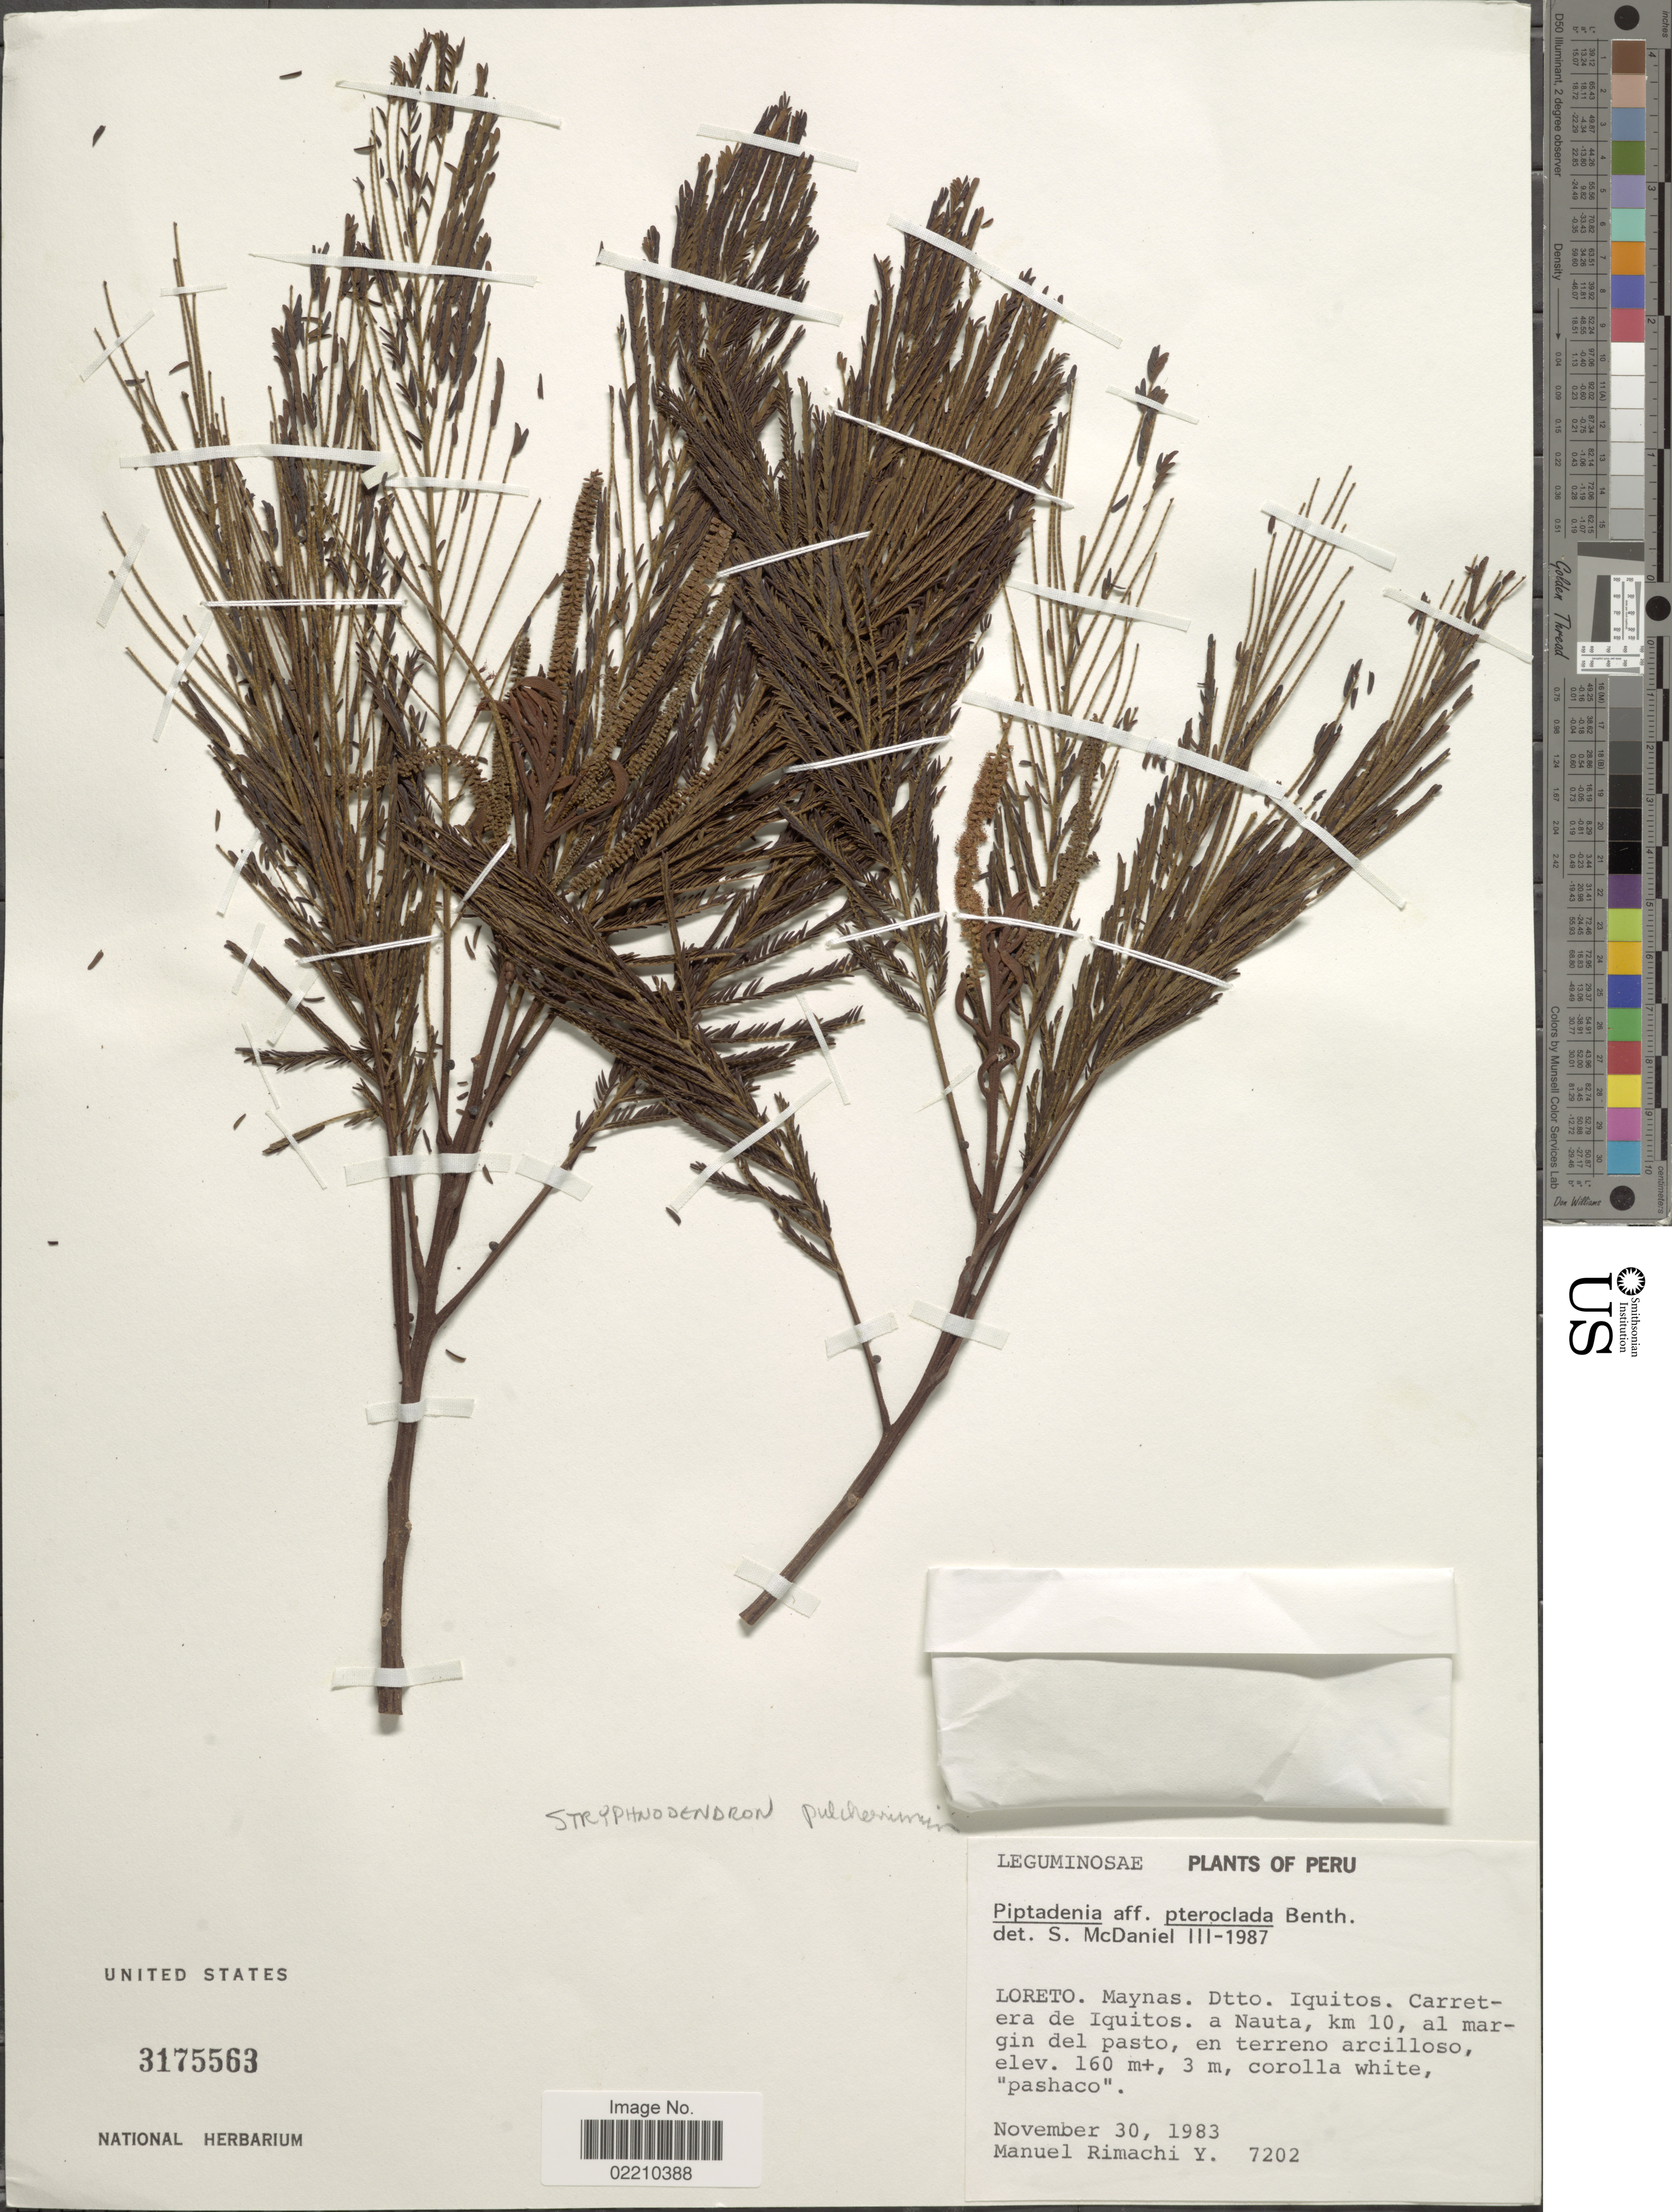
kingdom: Plantae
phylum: Tracheophyta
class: Magnoliopsida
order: Fabales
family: Fabaceae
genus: Stryphnodendron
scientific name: Stryphnodendron pulcherrimum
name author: (Willd.) Hochr.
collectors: M. Rimachi Y.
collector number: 7202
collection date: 1983-11-30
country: Peru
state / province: Loreto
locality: Maynas. Dtto Iquitos. Carretera de Iquitos. a Nauta, km 10, al margin del pasto, en terreno arcilloso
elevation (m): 160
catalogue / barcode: US 3175563